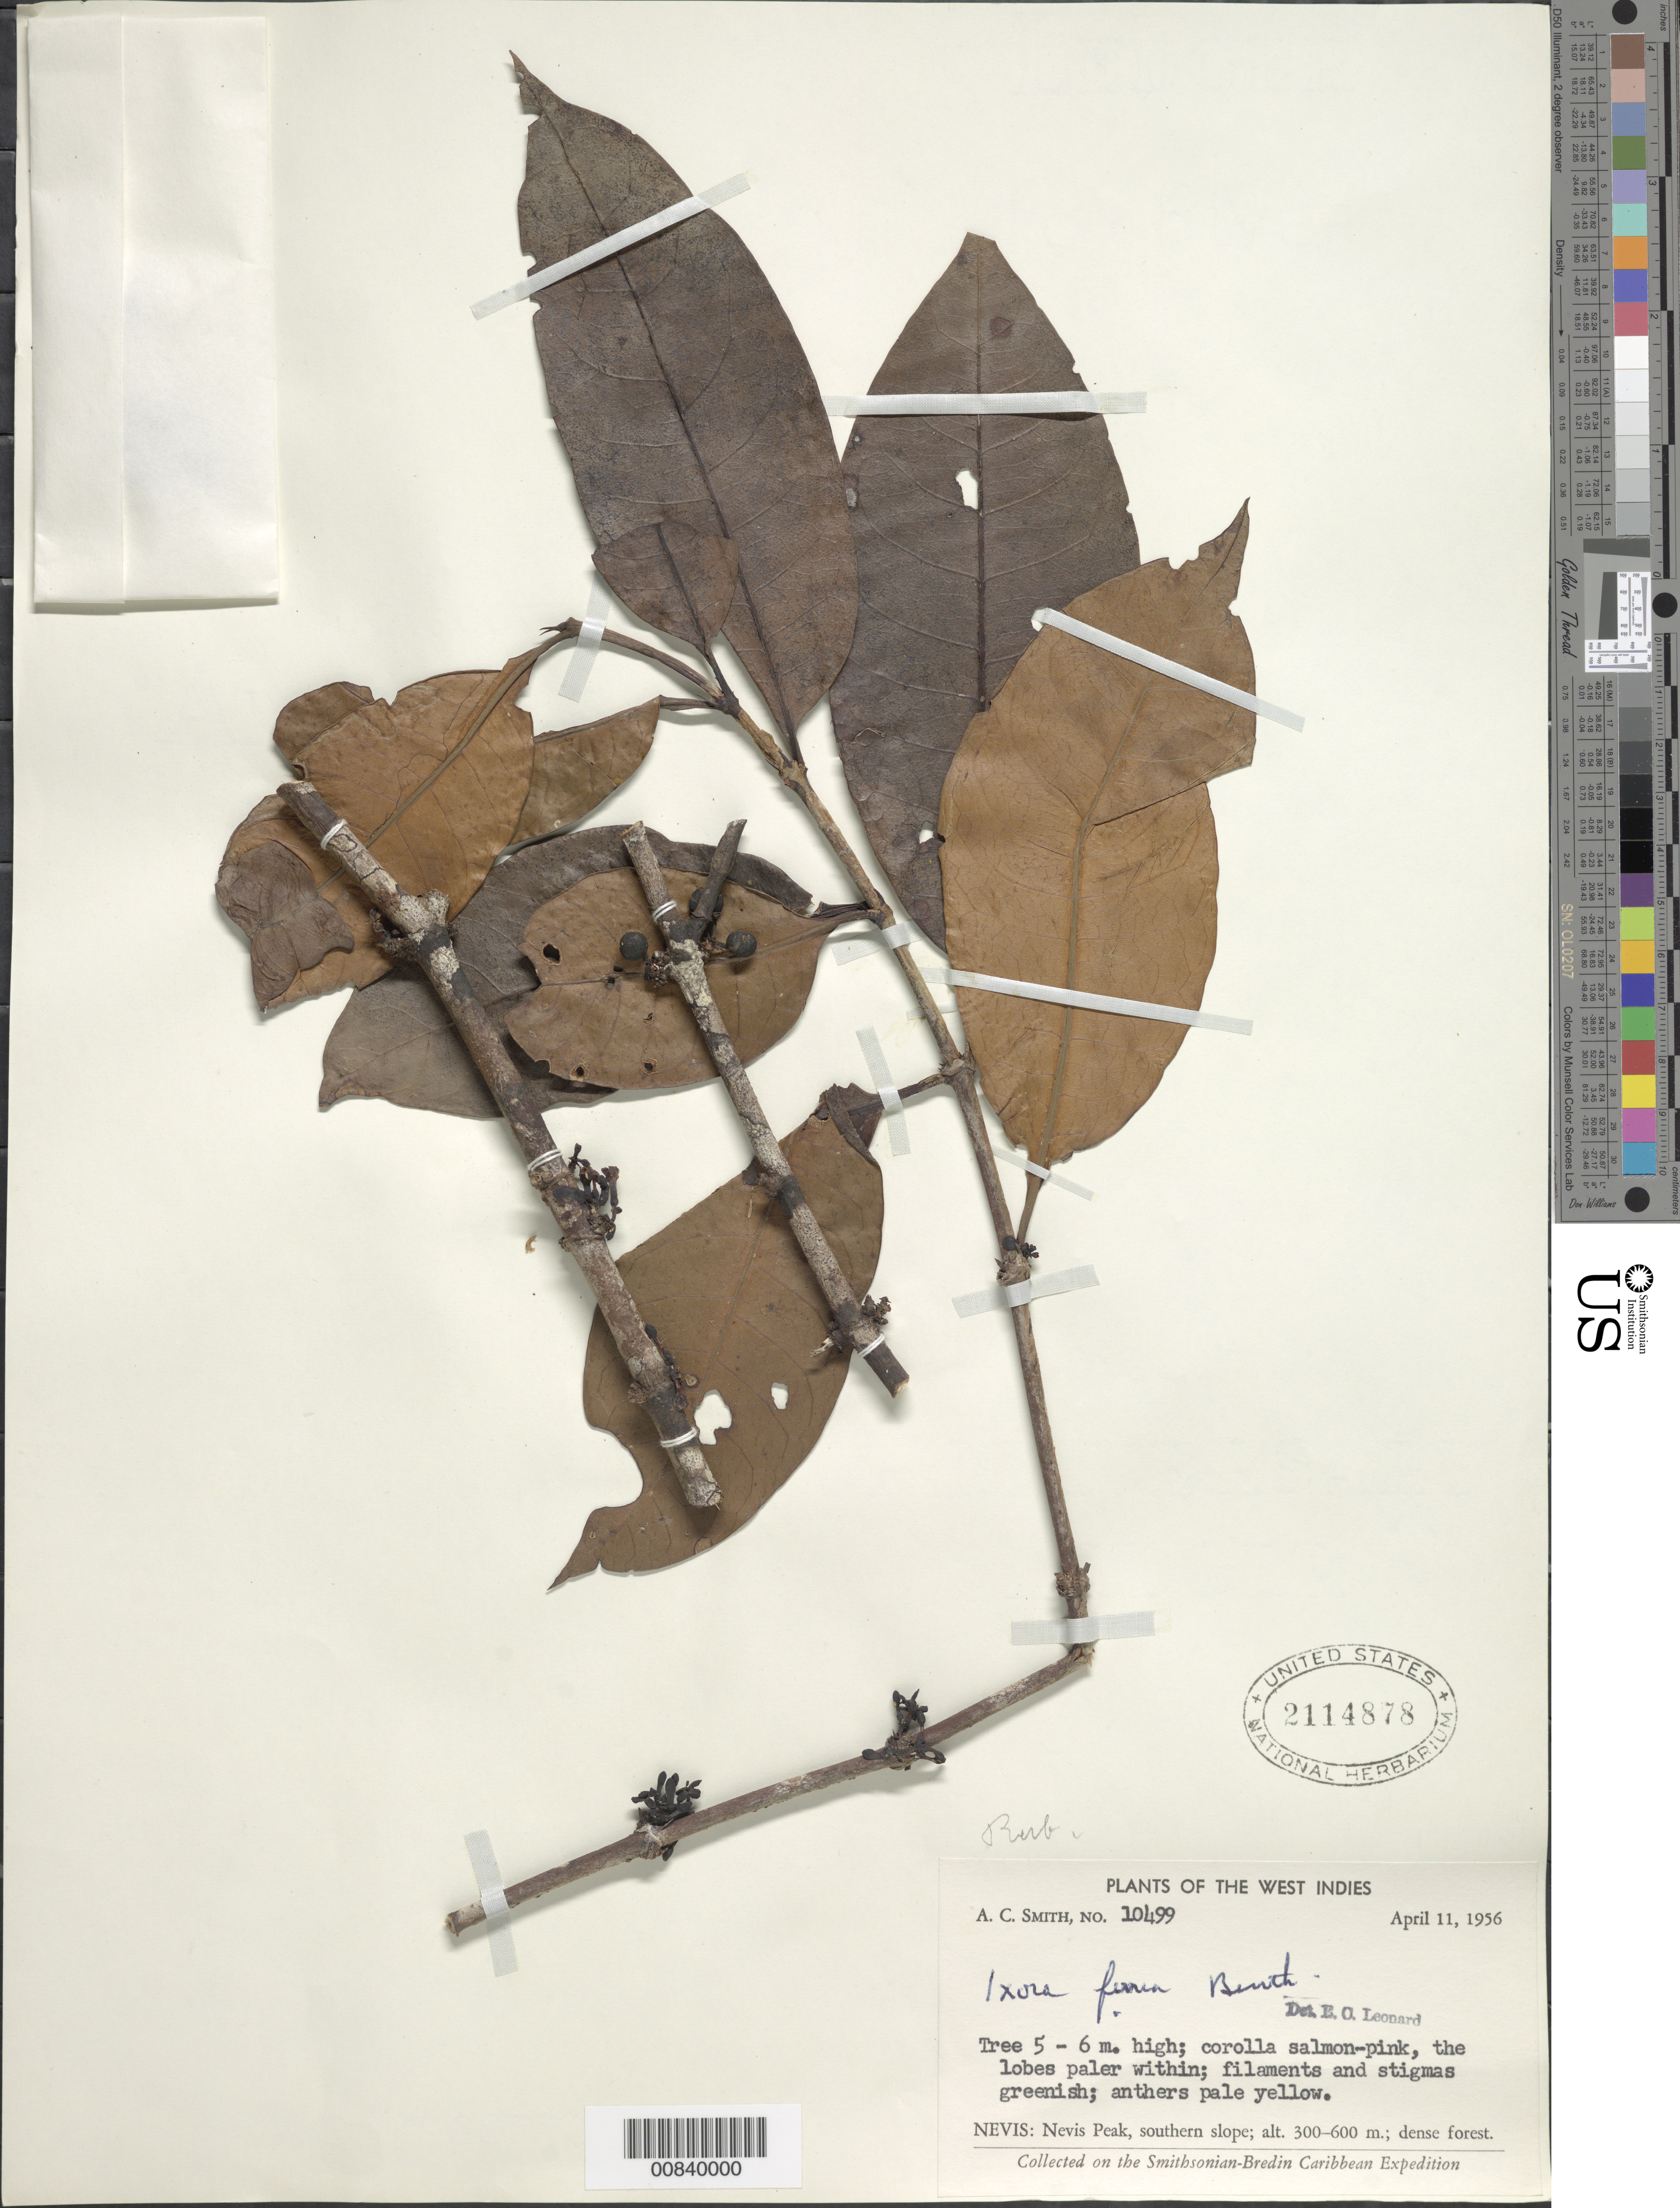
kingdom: Plantae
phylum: Tracheophyta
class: Magnoliopsida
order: Gentianales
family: Rubiaceae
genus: Ixora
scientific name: Ixora ferrea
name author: (Jacq.) Benth.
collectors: A. C. Smith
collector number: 10499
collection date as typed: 11 Apr 1956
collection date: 1956-04-11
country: St. Christopher-Nevis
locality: Nevus Peak, southern slope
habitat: Dense forest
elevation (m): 300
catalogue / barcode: US 2114878